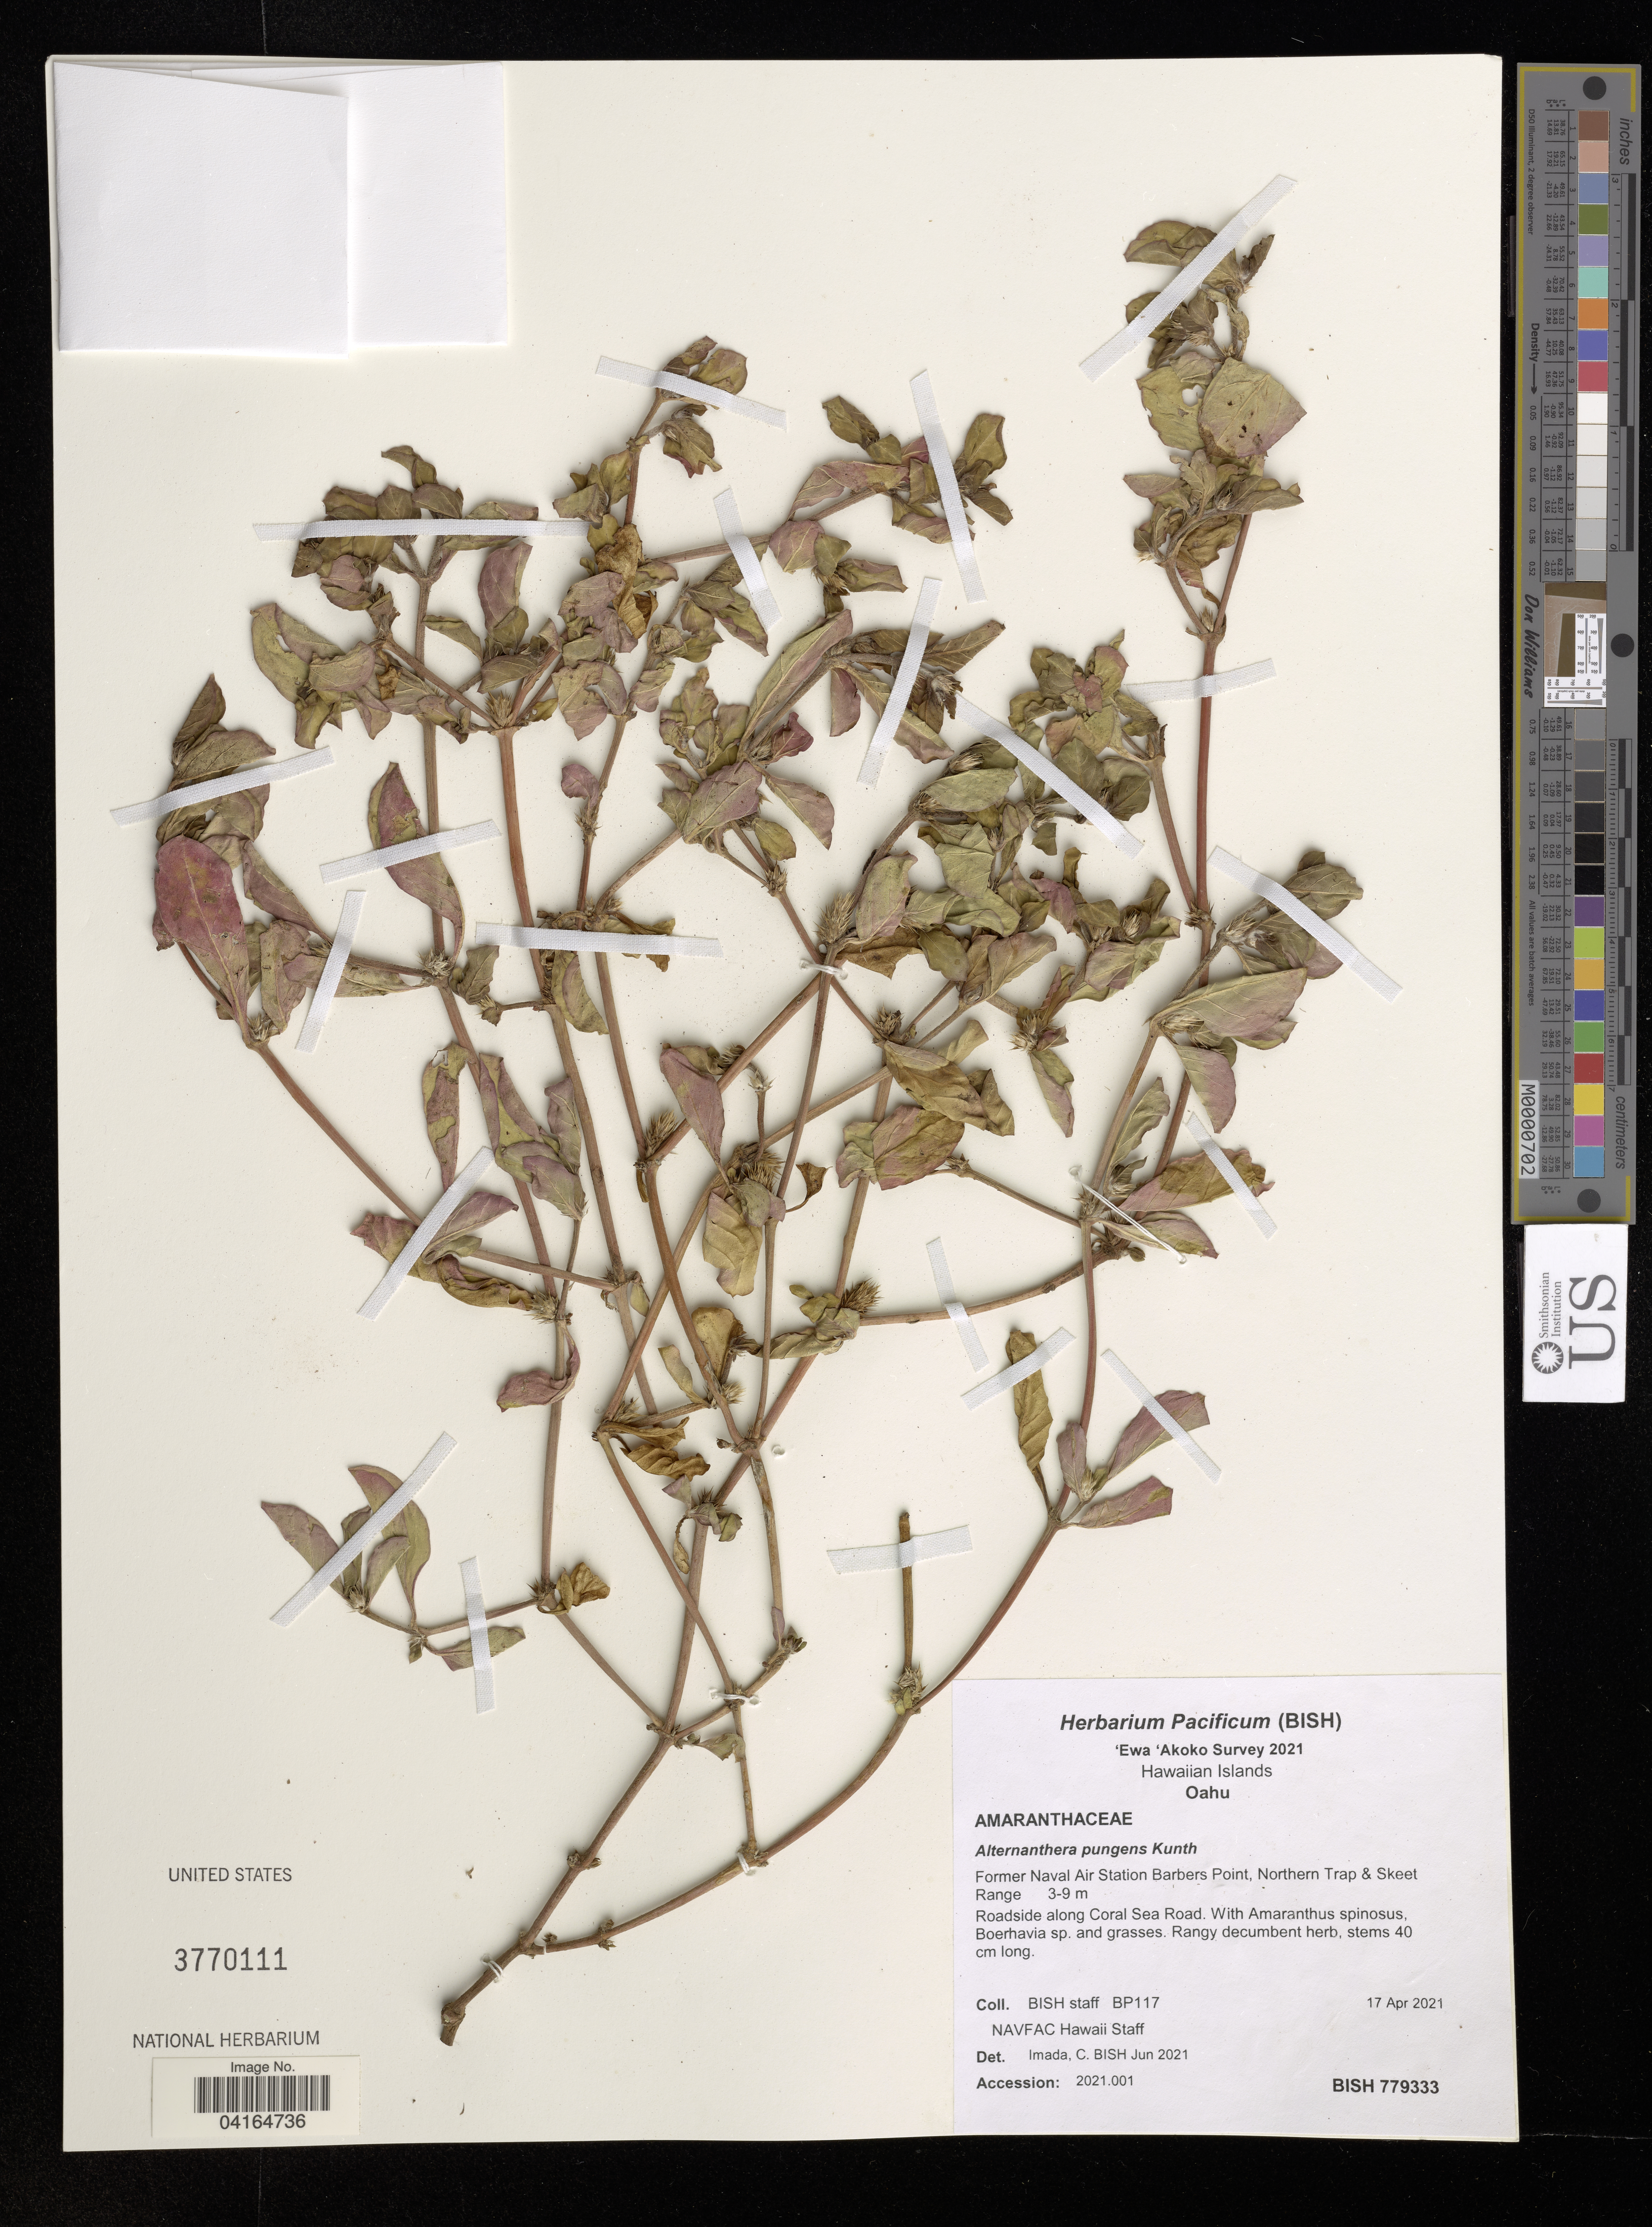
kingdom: Plantae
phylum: Tracheophyta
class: Magnoliopsida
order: Caryophyllales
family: Amaranthaceae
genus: Alternanthera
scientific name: Alternanthera pungens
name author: Kunth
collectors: Bernice P. Bishop Museum & N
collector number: BP117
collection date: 2021-04-17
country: United States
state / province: Hawaii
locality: Hawaiian Islands. Oahu. Former Naval Air Station Barbers Point, Northern Trap & Skeet Range.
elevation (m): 3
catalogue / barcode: US 3770111